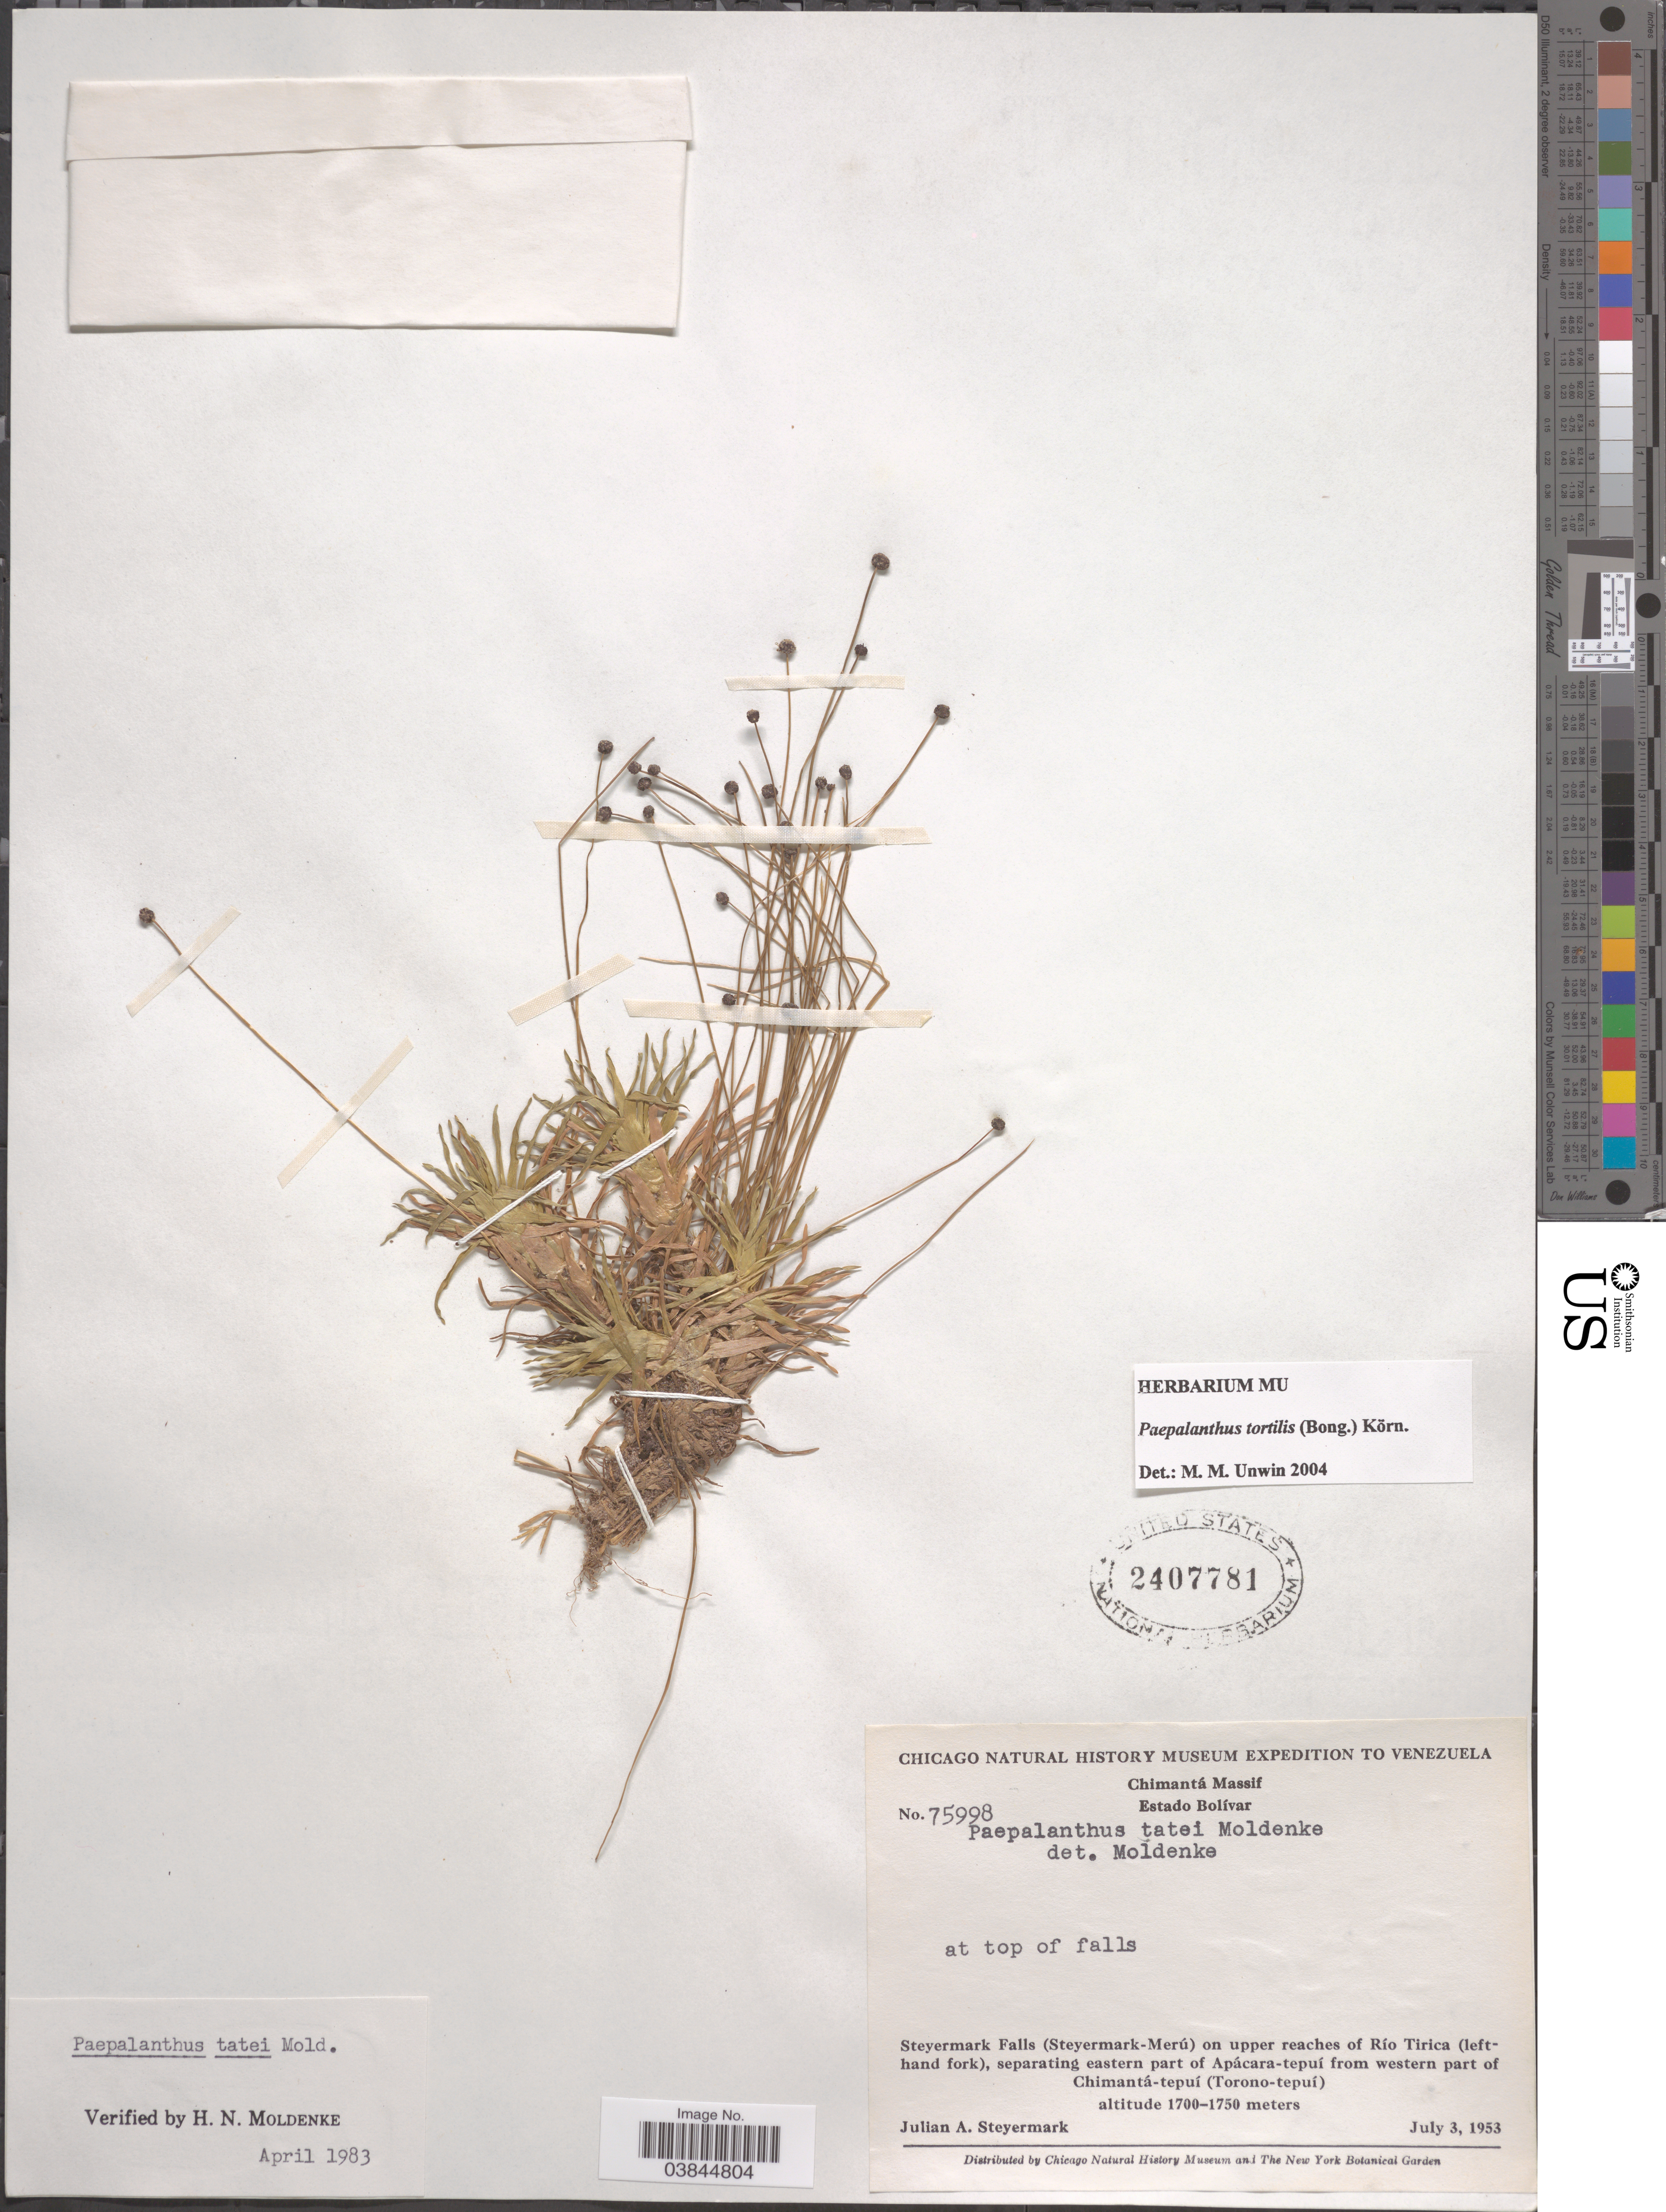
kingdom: Plantae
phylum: Tracheophyta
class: Liliopsida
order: Poales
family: Eriocaulaceae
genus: Paepalanthus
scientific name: Paepalanthus tortilis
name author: (Bong.) Koern.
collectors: J. Steyermark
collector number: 75998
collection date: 1953-07-03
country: Venezuela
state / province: Bolivar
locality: Chimantá Massif. At top of falls. Steyermark Falls (Steyermark-Merú) on upper reaches of Río Tirica (left-hand fork), separating eastern part of Apácara-tepuí from western part of Chimantá-tepuí (Torono-tepuí).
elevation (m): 1700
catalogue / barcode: US 2407781